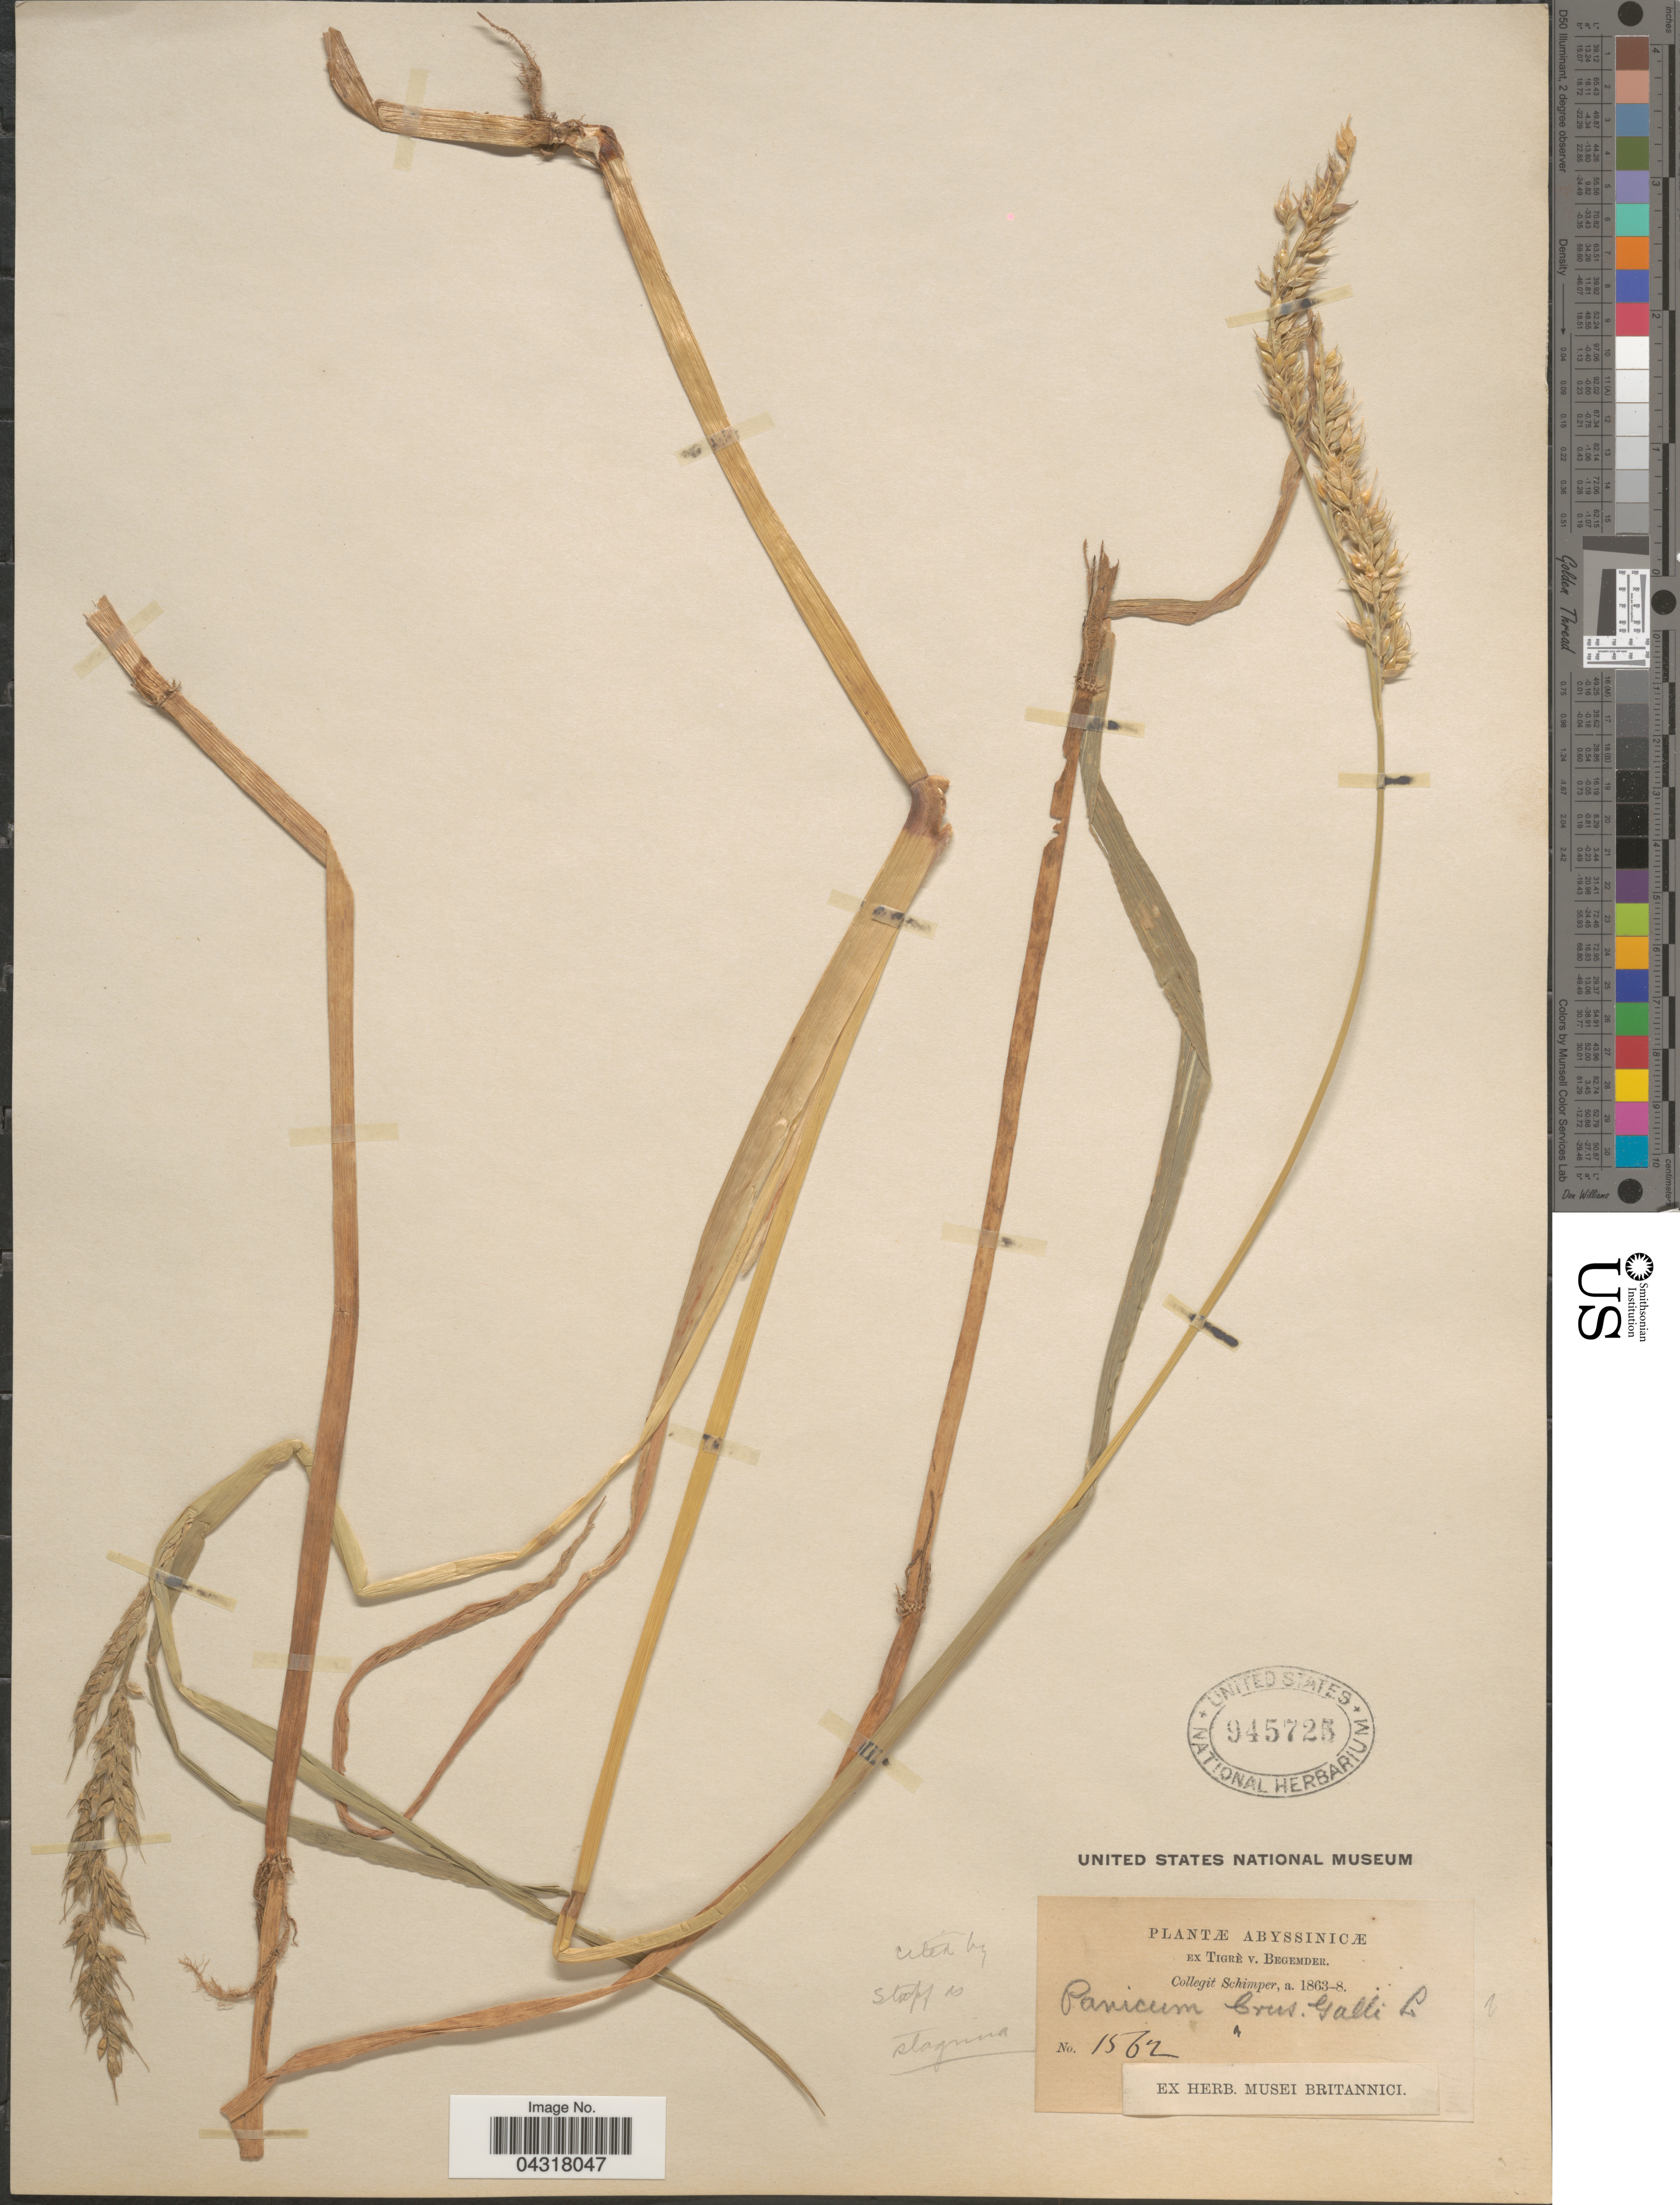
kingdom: Plantae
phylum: Tracheophyta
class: Liliopsida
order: Poales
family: Poaceae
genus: Echinochloa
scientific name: Echinochloa stagnina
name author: (Retz.) P. Beauv.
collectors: -. Schimper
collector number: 1562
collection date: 1863/1868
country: Ethiopia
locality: Abyssinicæ. Ex Tigrè v. Begemder.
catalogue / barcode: US 945725